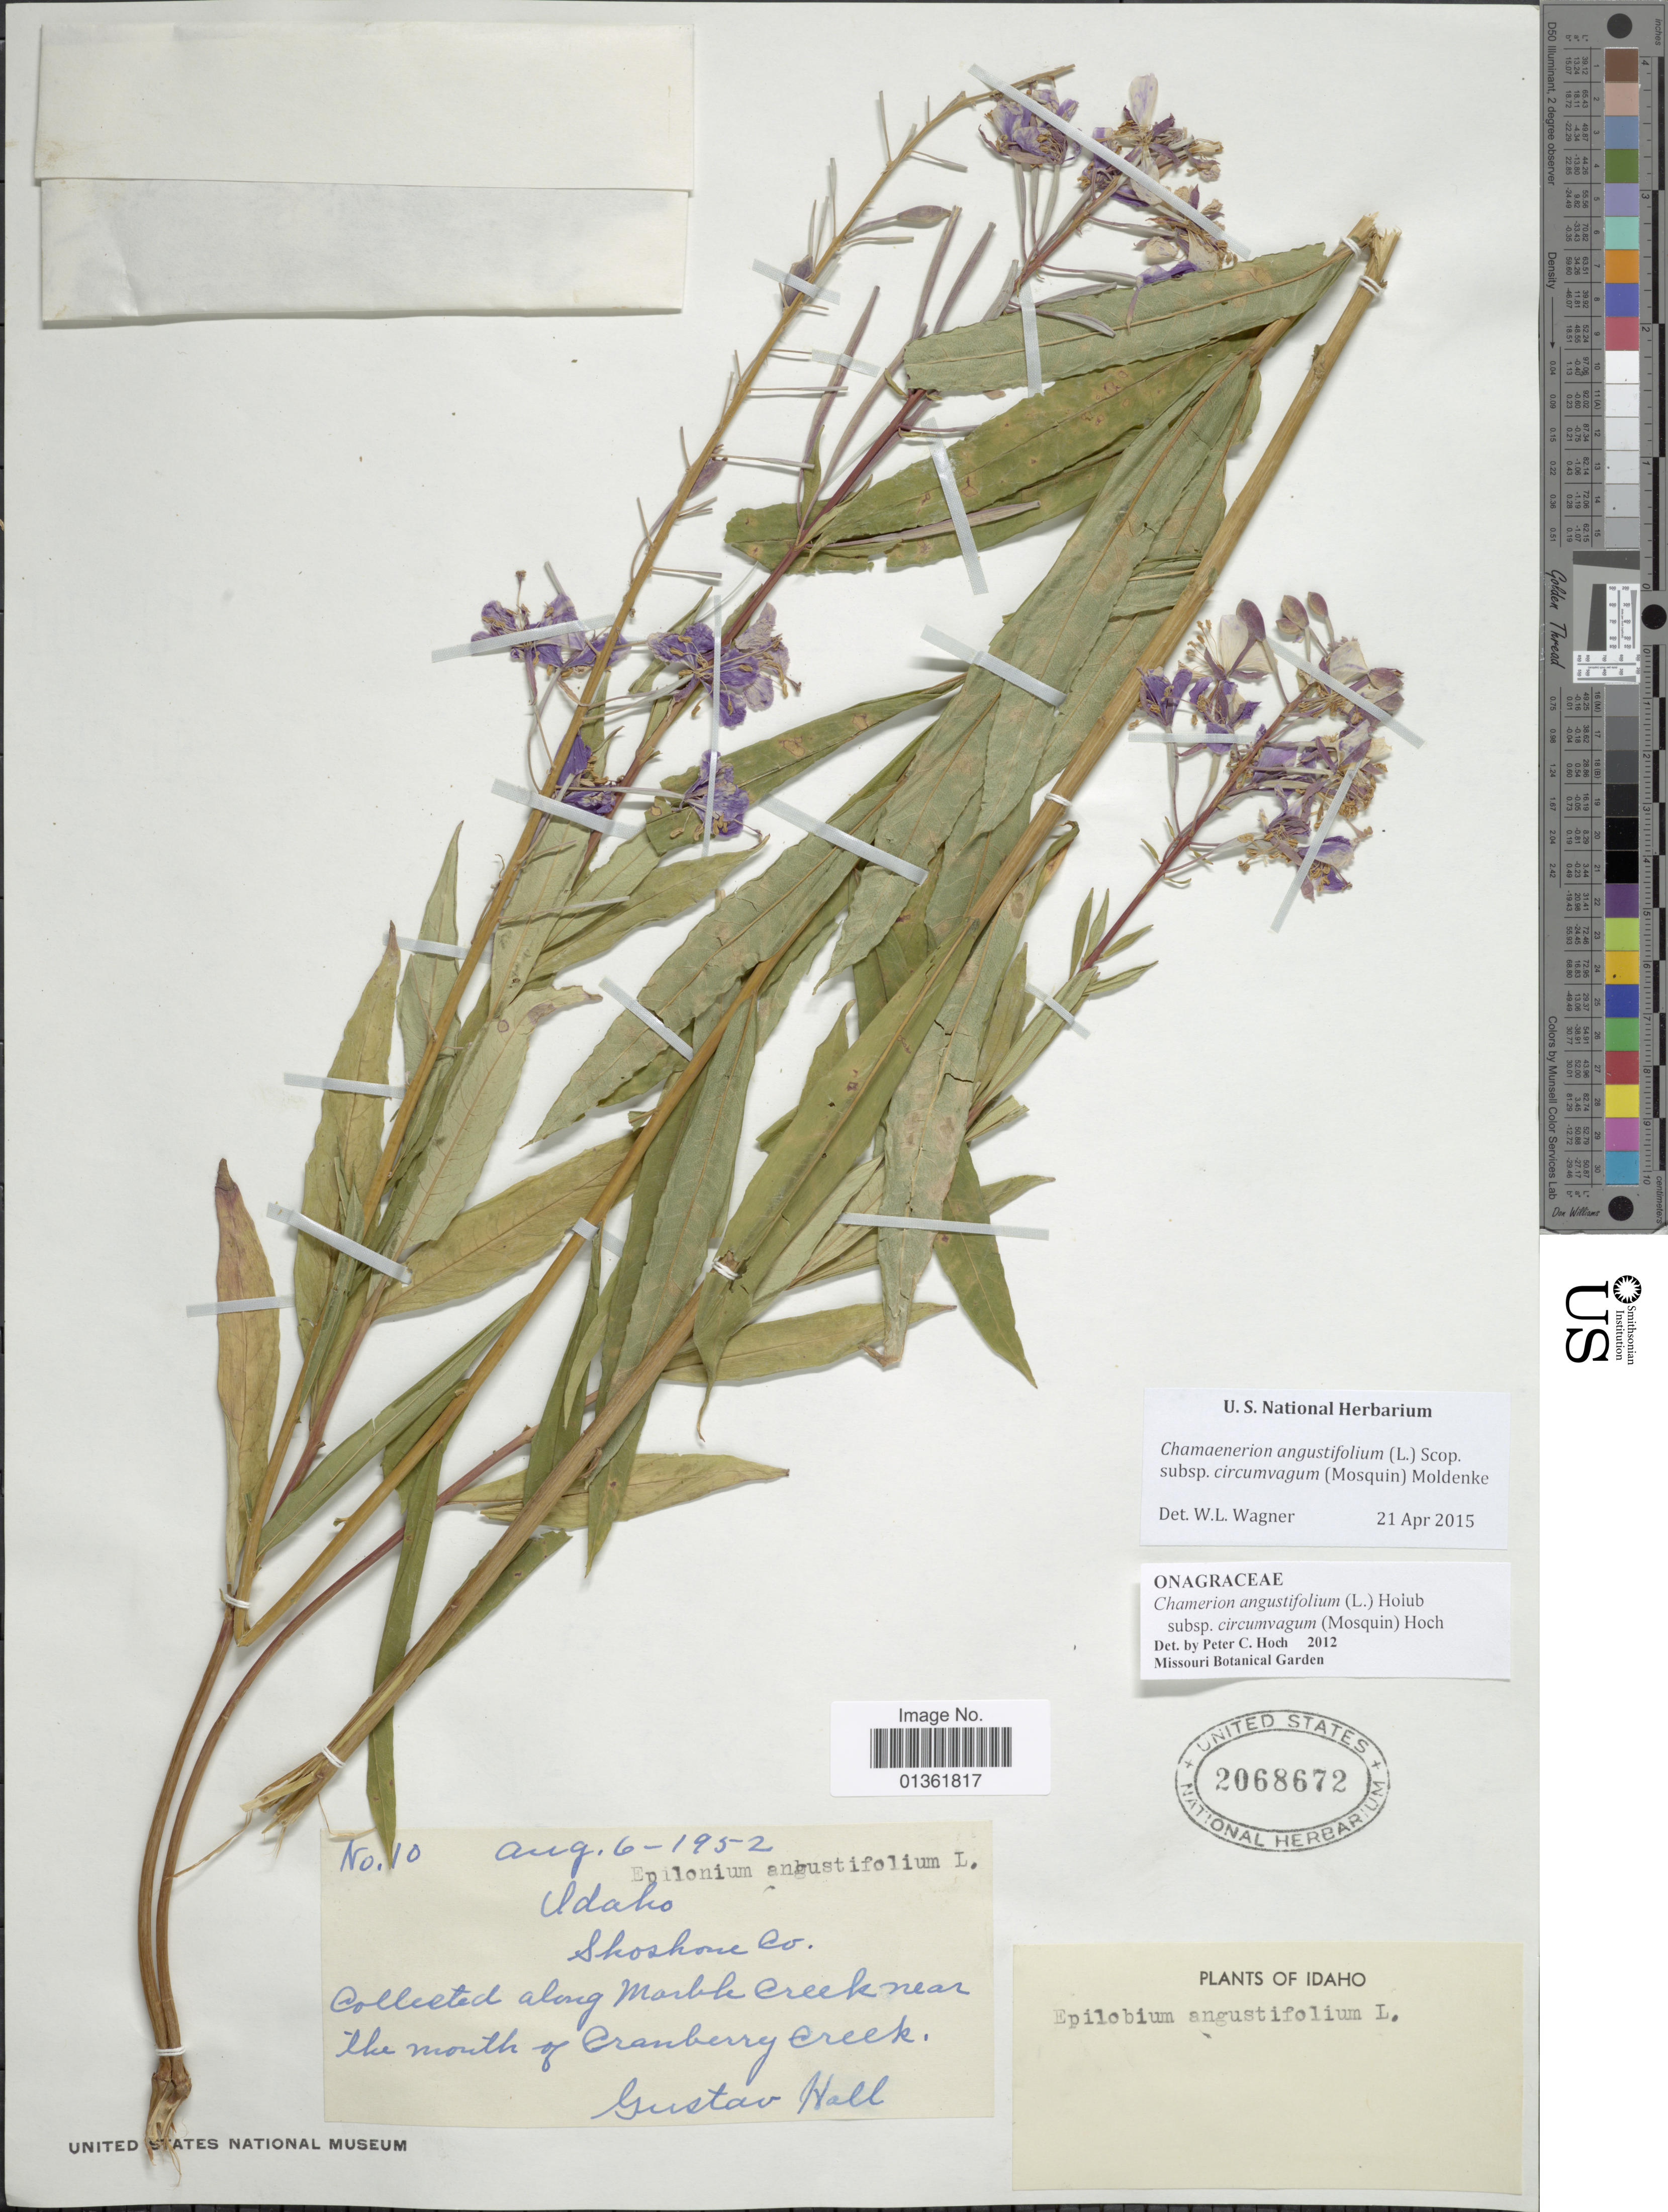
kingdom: Plantae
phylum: Tracheophyta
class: Magnoliopsida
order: Myrtales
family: Onagraceae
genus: Chamaenerion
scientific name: Chamaenerion angustifolium subsp. circumvagum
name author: (Mosquin) Moldenke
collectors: G. Hall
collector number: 10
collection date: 1952-08-06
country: United States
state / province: Idaho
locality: Skoskone Co. Along Marble Creek near the mouth of Cranberry Creek.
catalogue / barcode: US 2068672